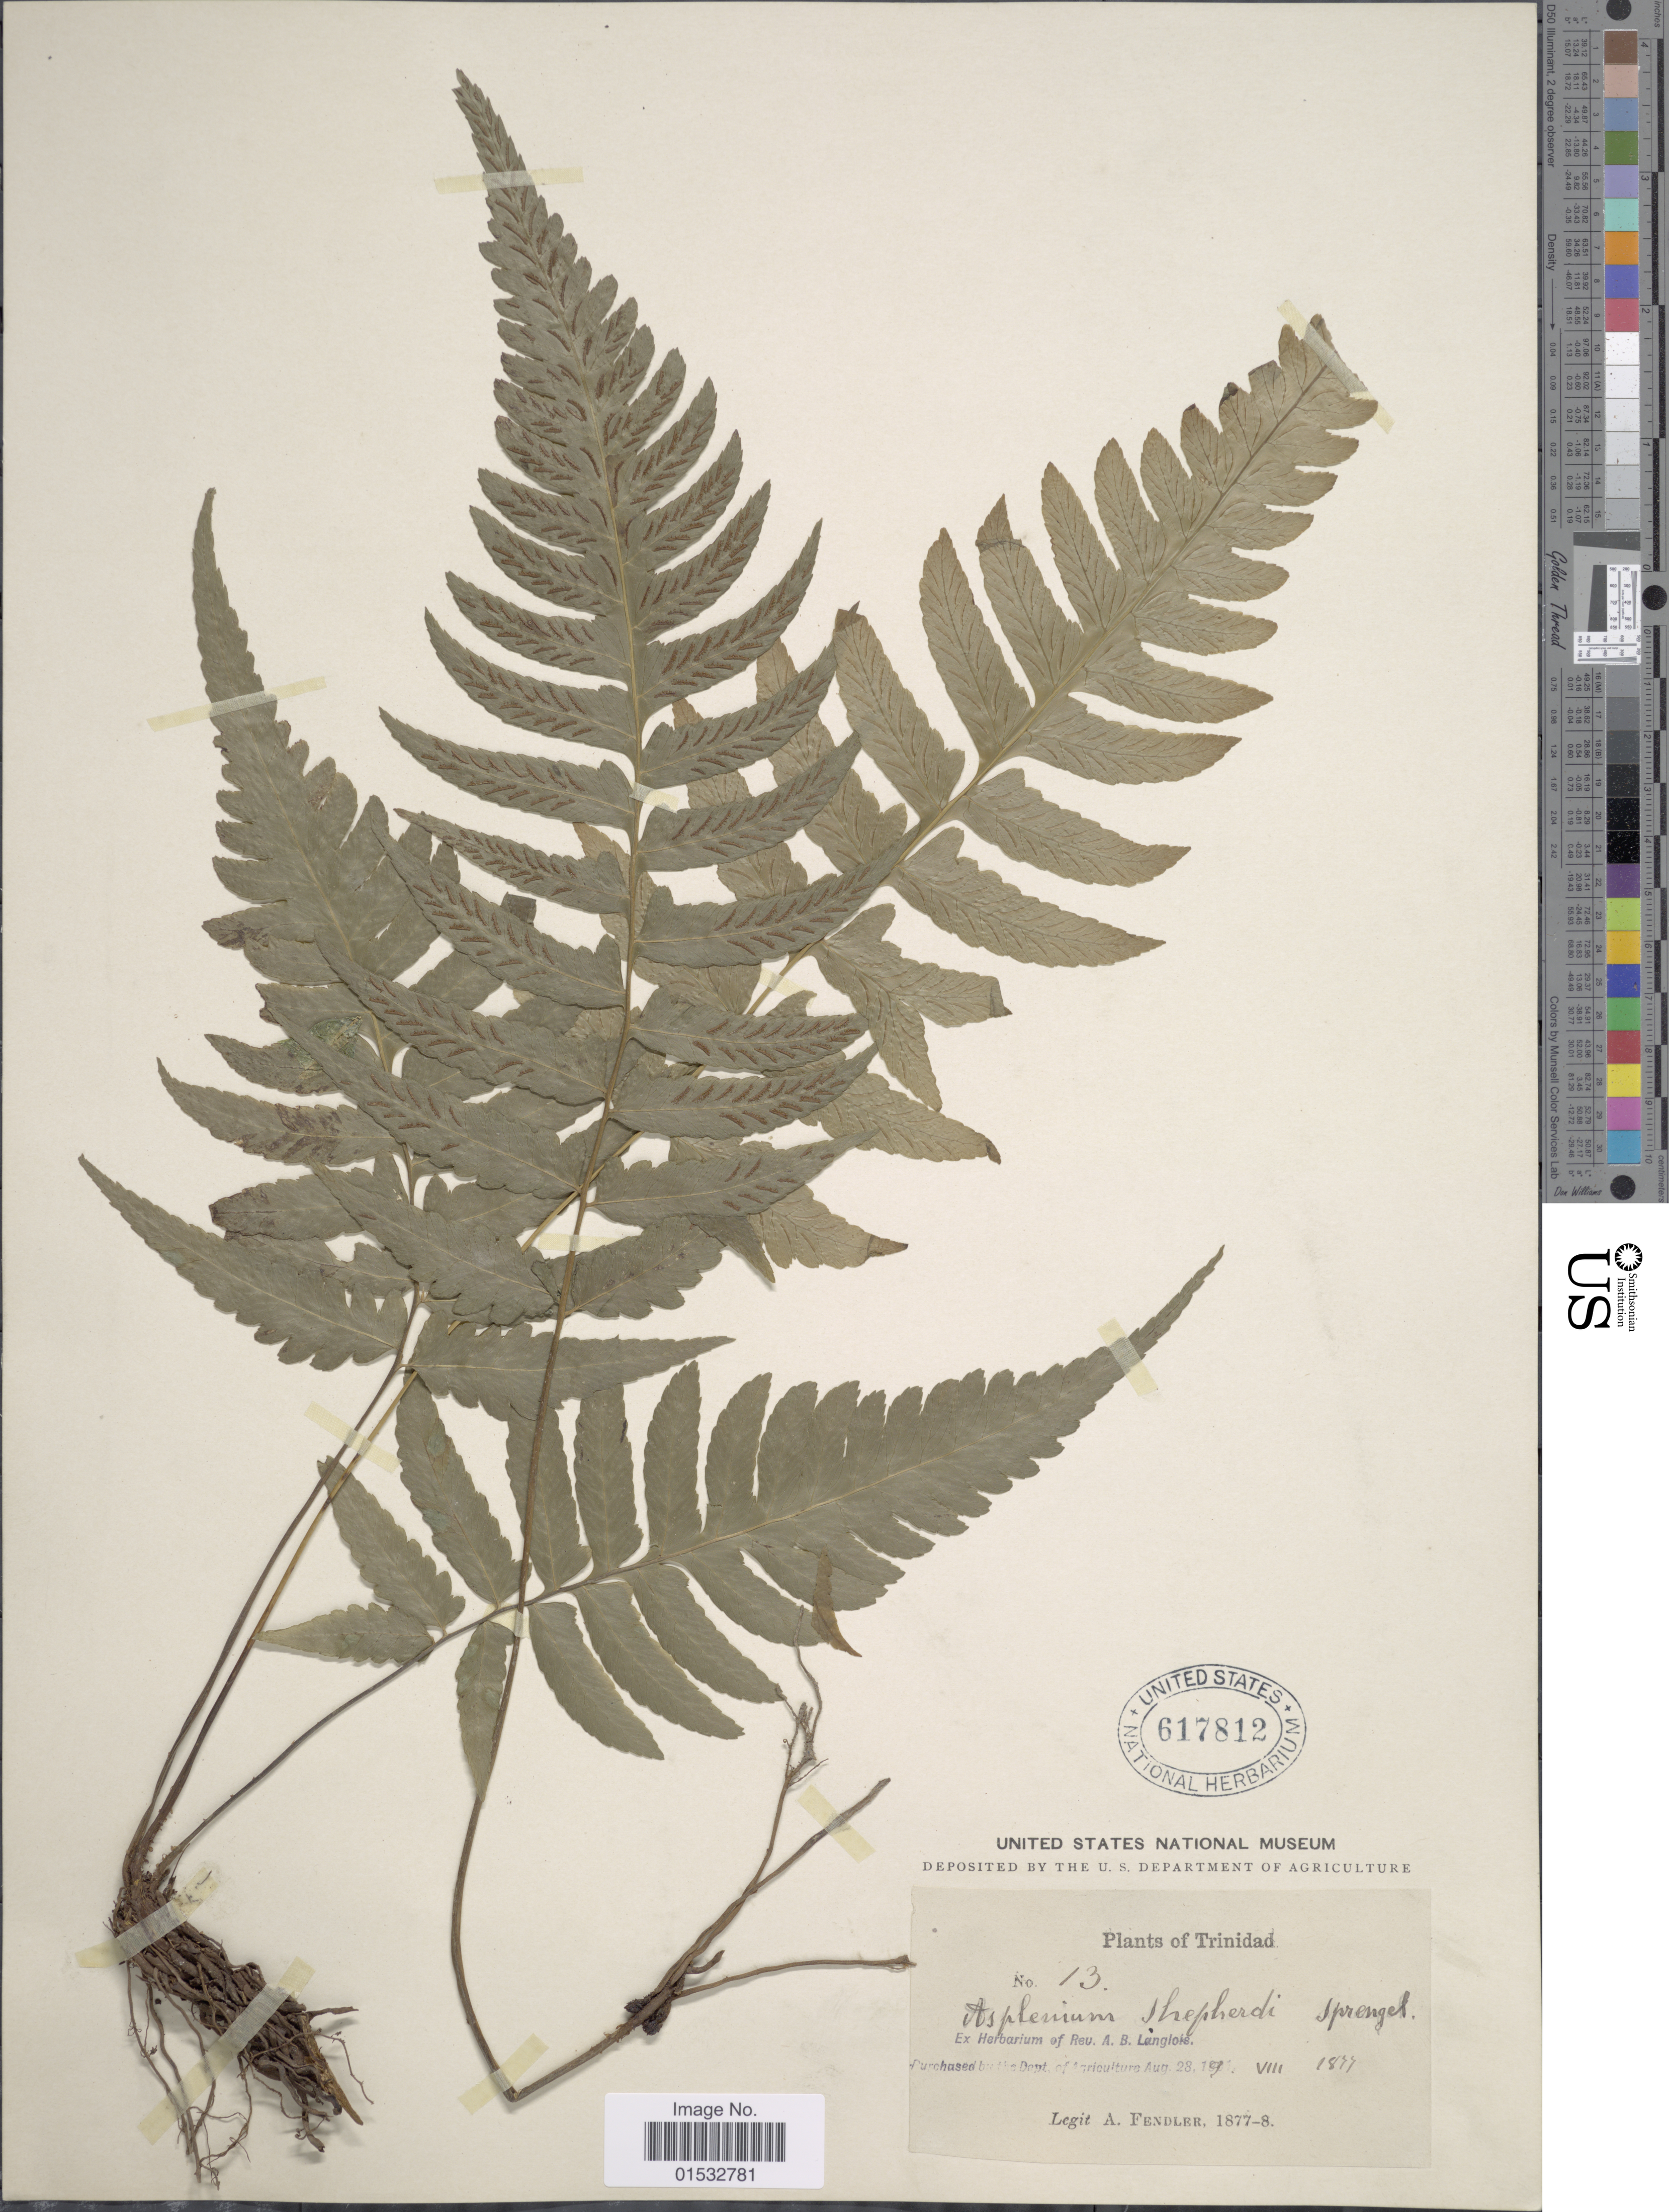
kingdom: Plantae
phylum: Tracheophyta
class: Polypodiopsida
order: Polypodiales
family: Athyriaceae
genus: Diplazium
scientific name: Diplazium cristatum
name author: (Desr.) Alston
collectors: A. Fendler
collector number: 13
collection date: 1877-08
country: Trinidad and Tobago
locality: Trinidad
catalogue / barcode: US 617812